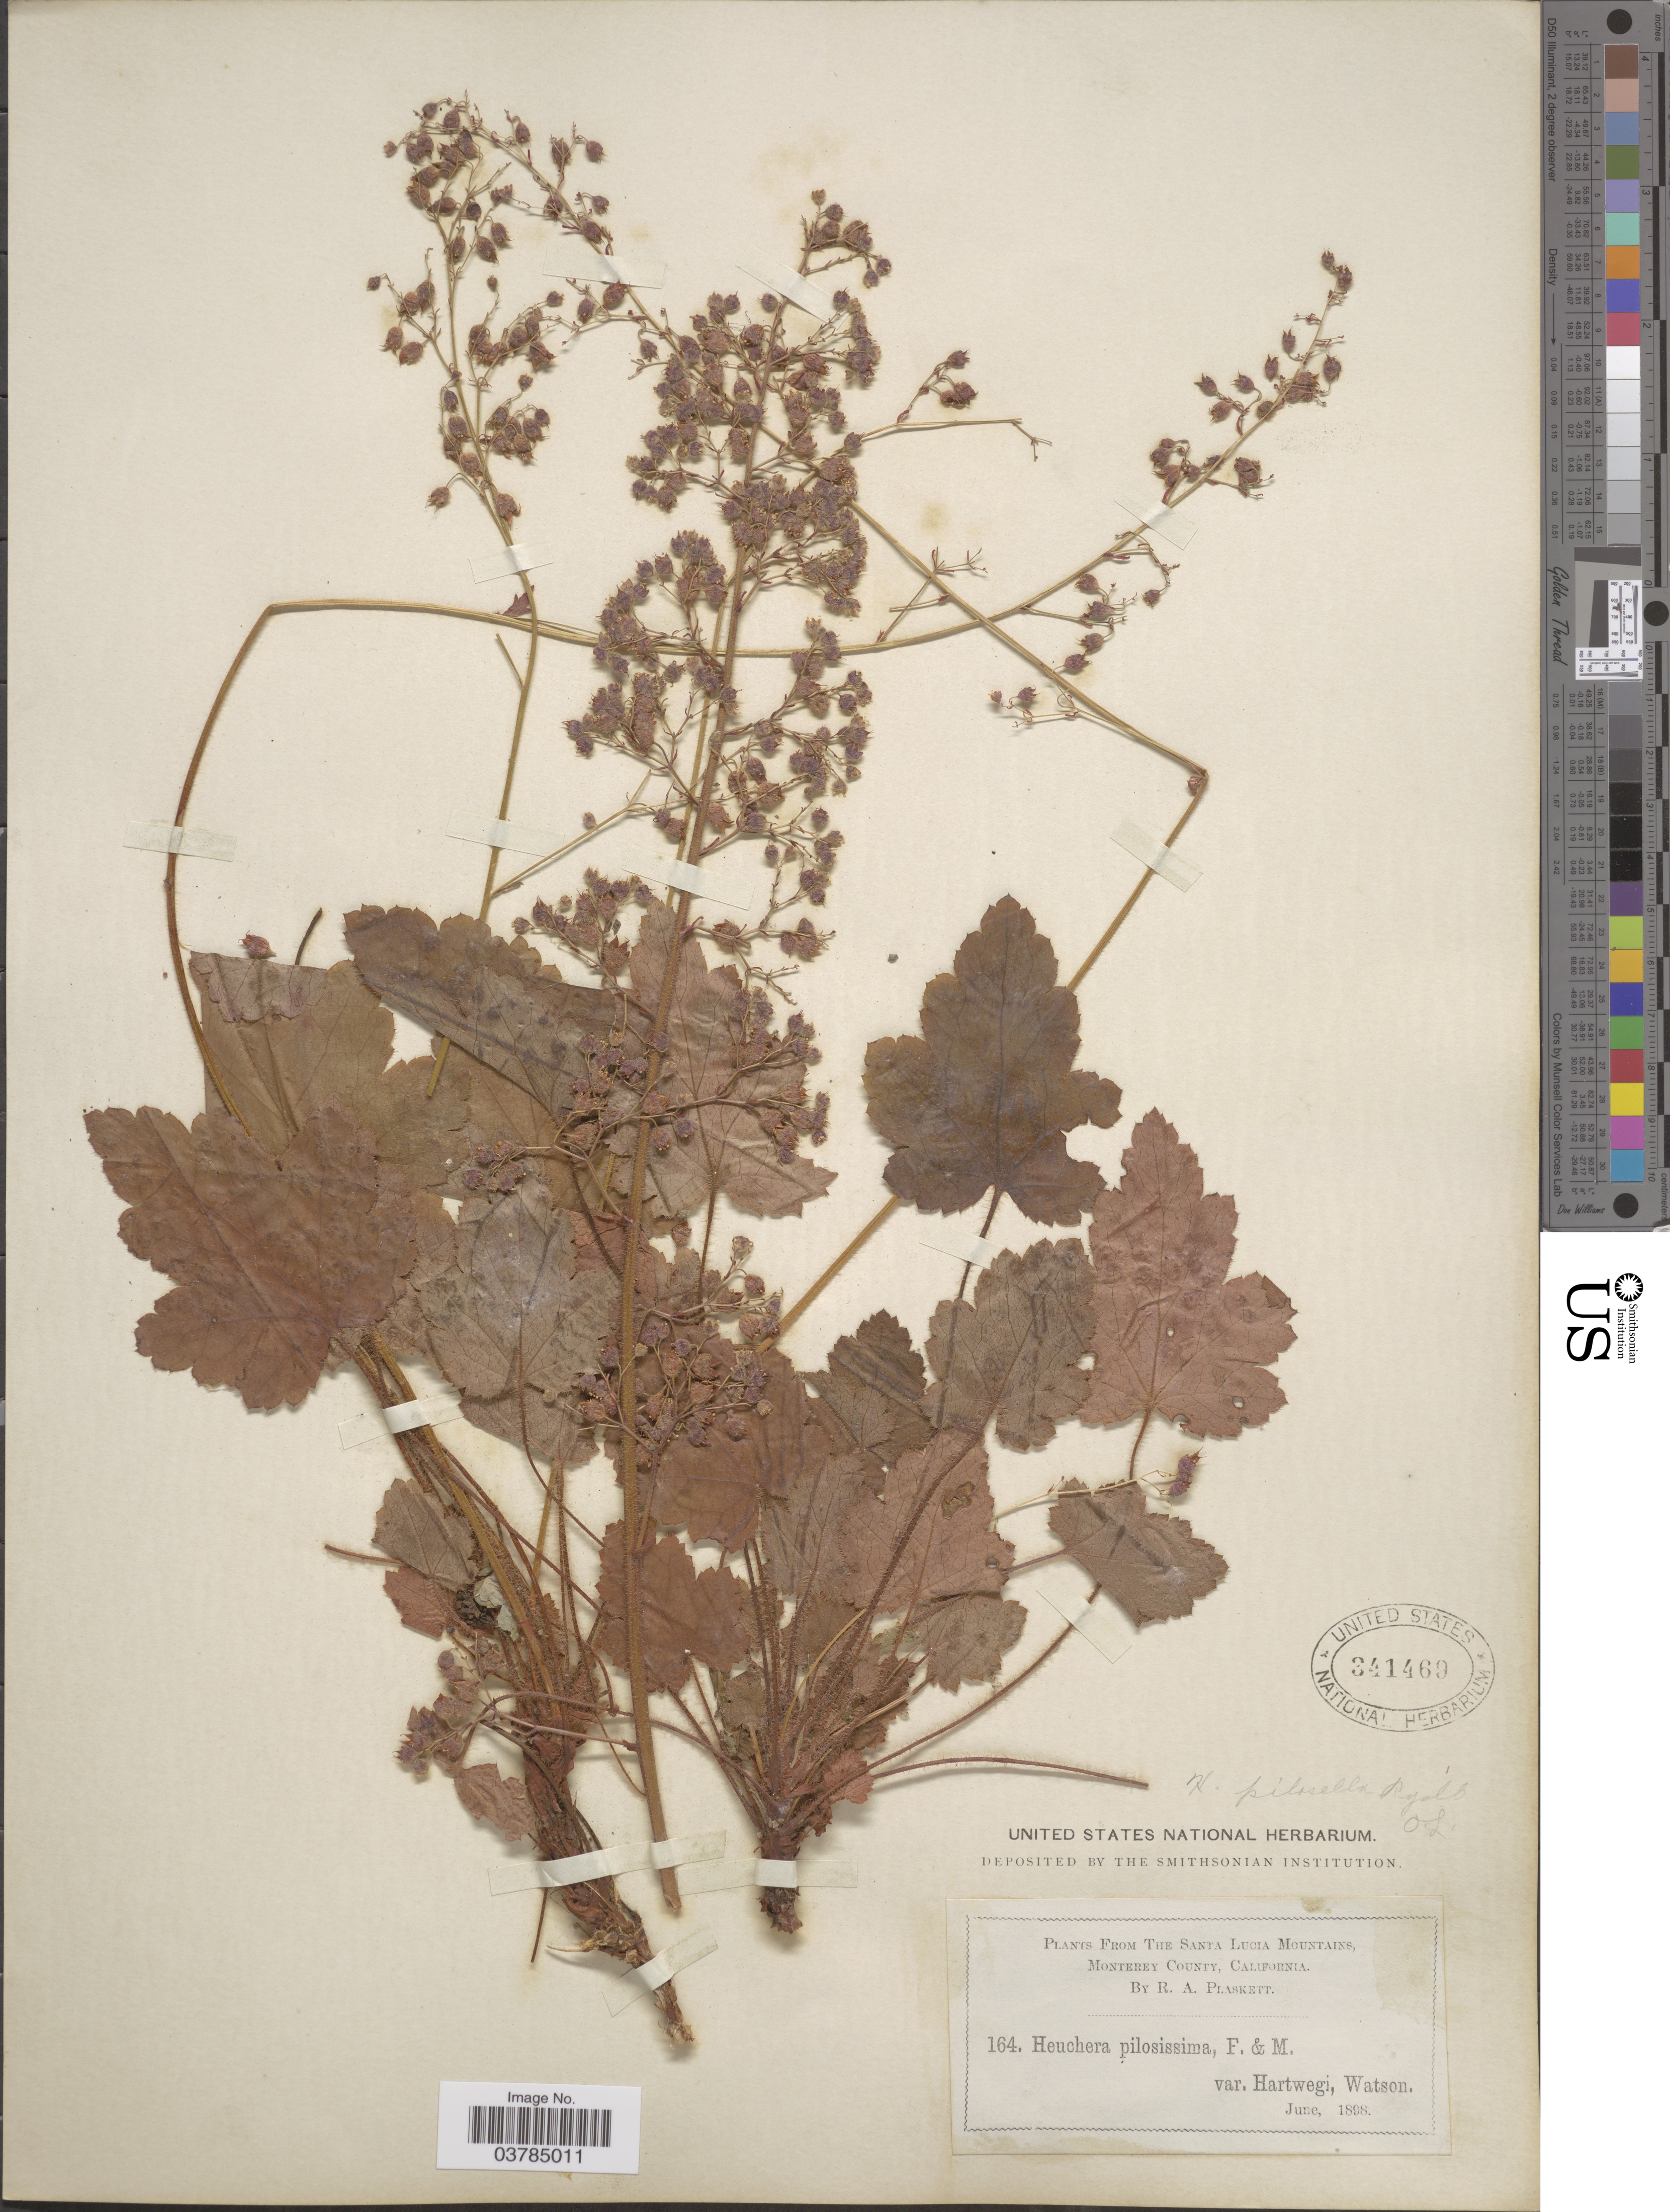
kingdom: Plantae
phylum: Tracheophyta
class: Magnoliopsida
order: Saxifragales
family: Saxifragaceae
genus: Heuchera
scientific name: Heuchera pilosella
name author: Rydb.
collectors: R. Plaskett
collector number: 164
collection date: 1898-06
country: United States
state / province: California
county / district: Monterey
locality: The Santa Lucia Mountains, Monterey County.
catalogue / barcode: US 341469